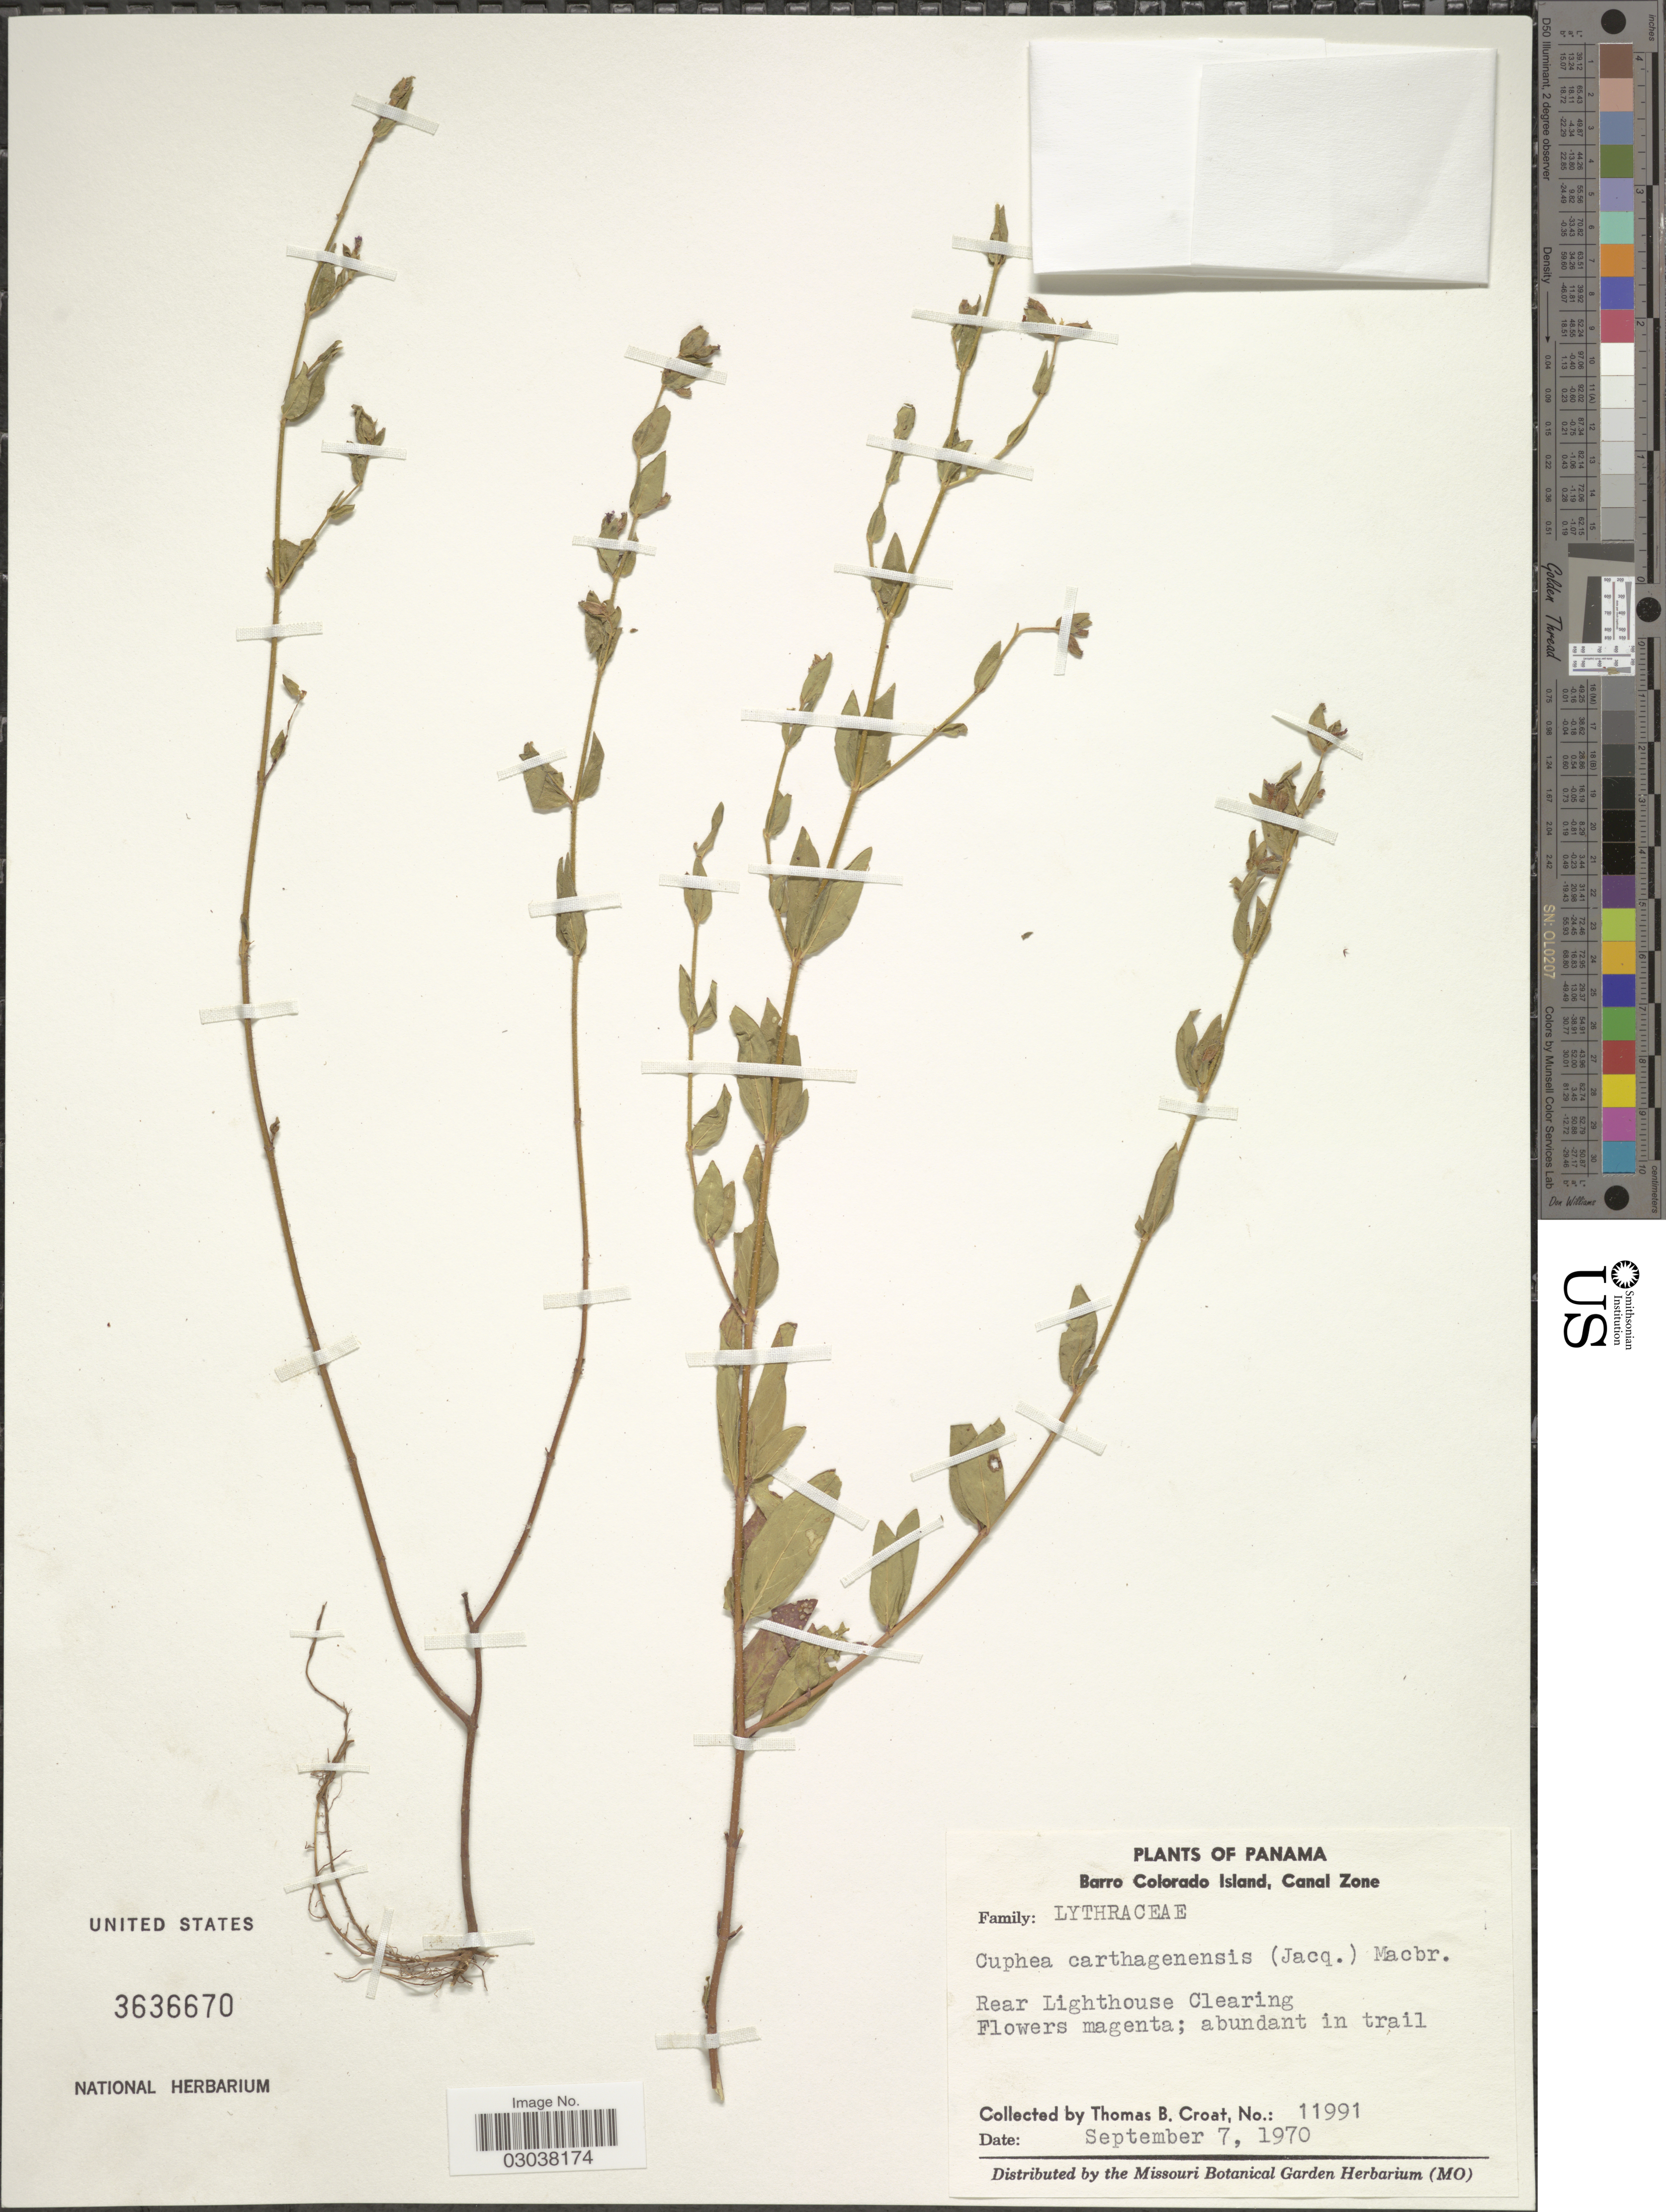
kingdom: Plantae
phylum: Tracheophyta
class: Magnoliopsida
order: Myrtales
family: Lythraceae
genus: Cuphea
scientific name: Cuphea carthagenensis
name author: (Jacq.) J.F. Macbr.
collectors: T. B. Croat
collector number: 11991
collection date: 1970-09-07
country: Panama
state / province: Panamá Oeste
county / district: Canal Zone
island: Barro Colorado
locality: Barro Colorado Island, Canal Zone. Rear Lighthouse Clearing.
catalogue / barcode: US 3636670